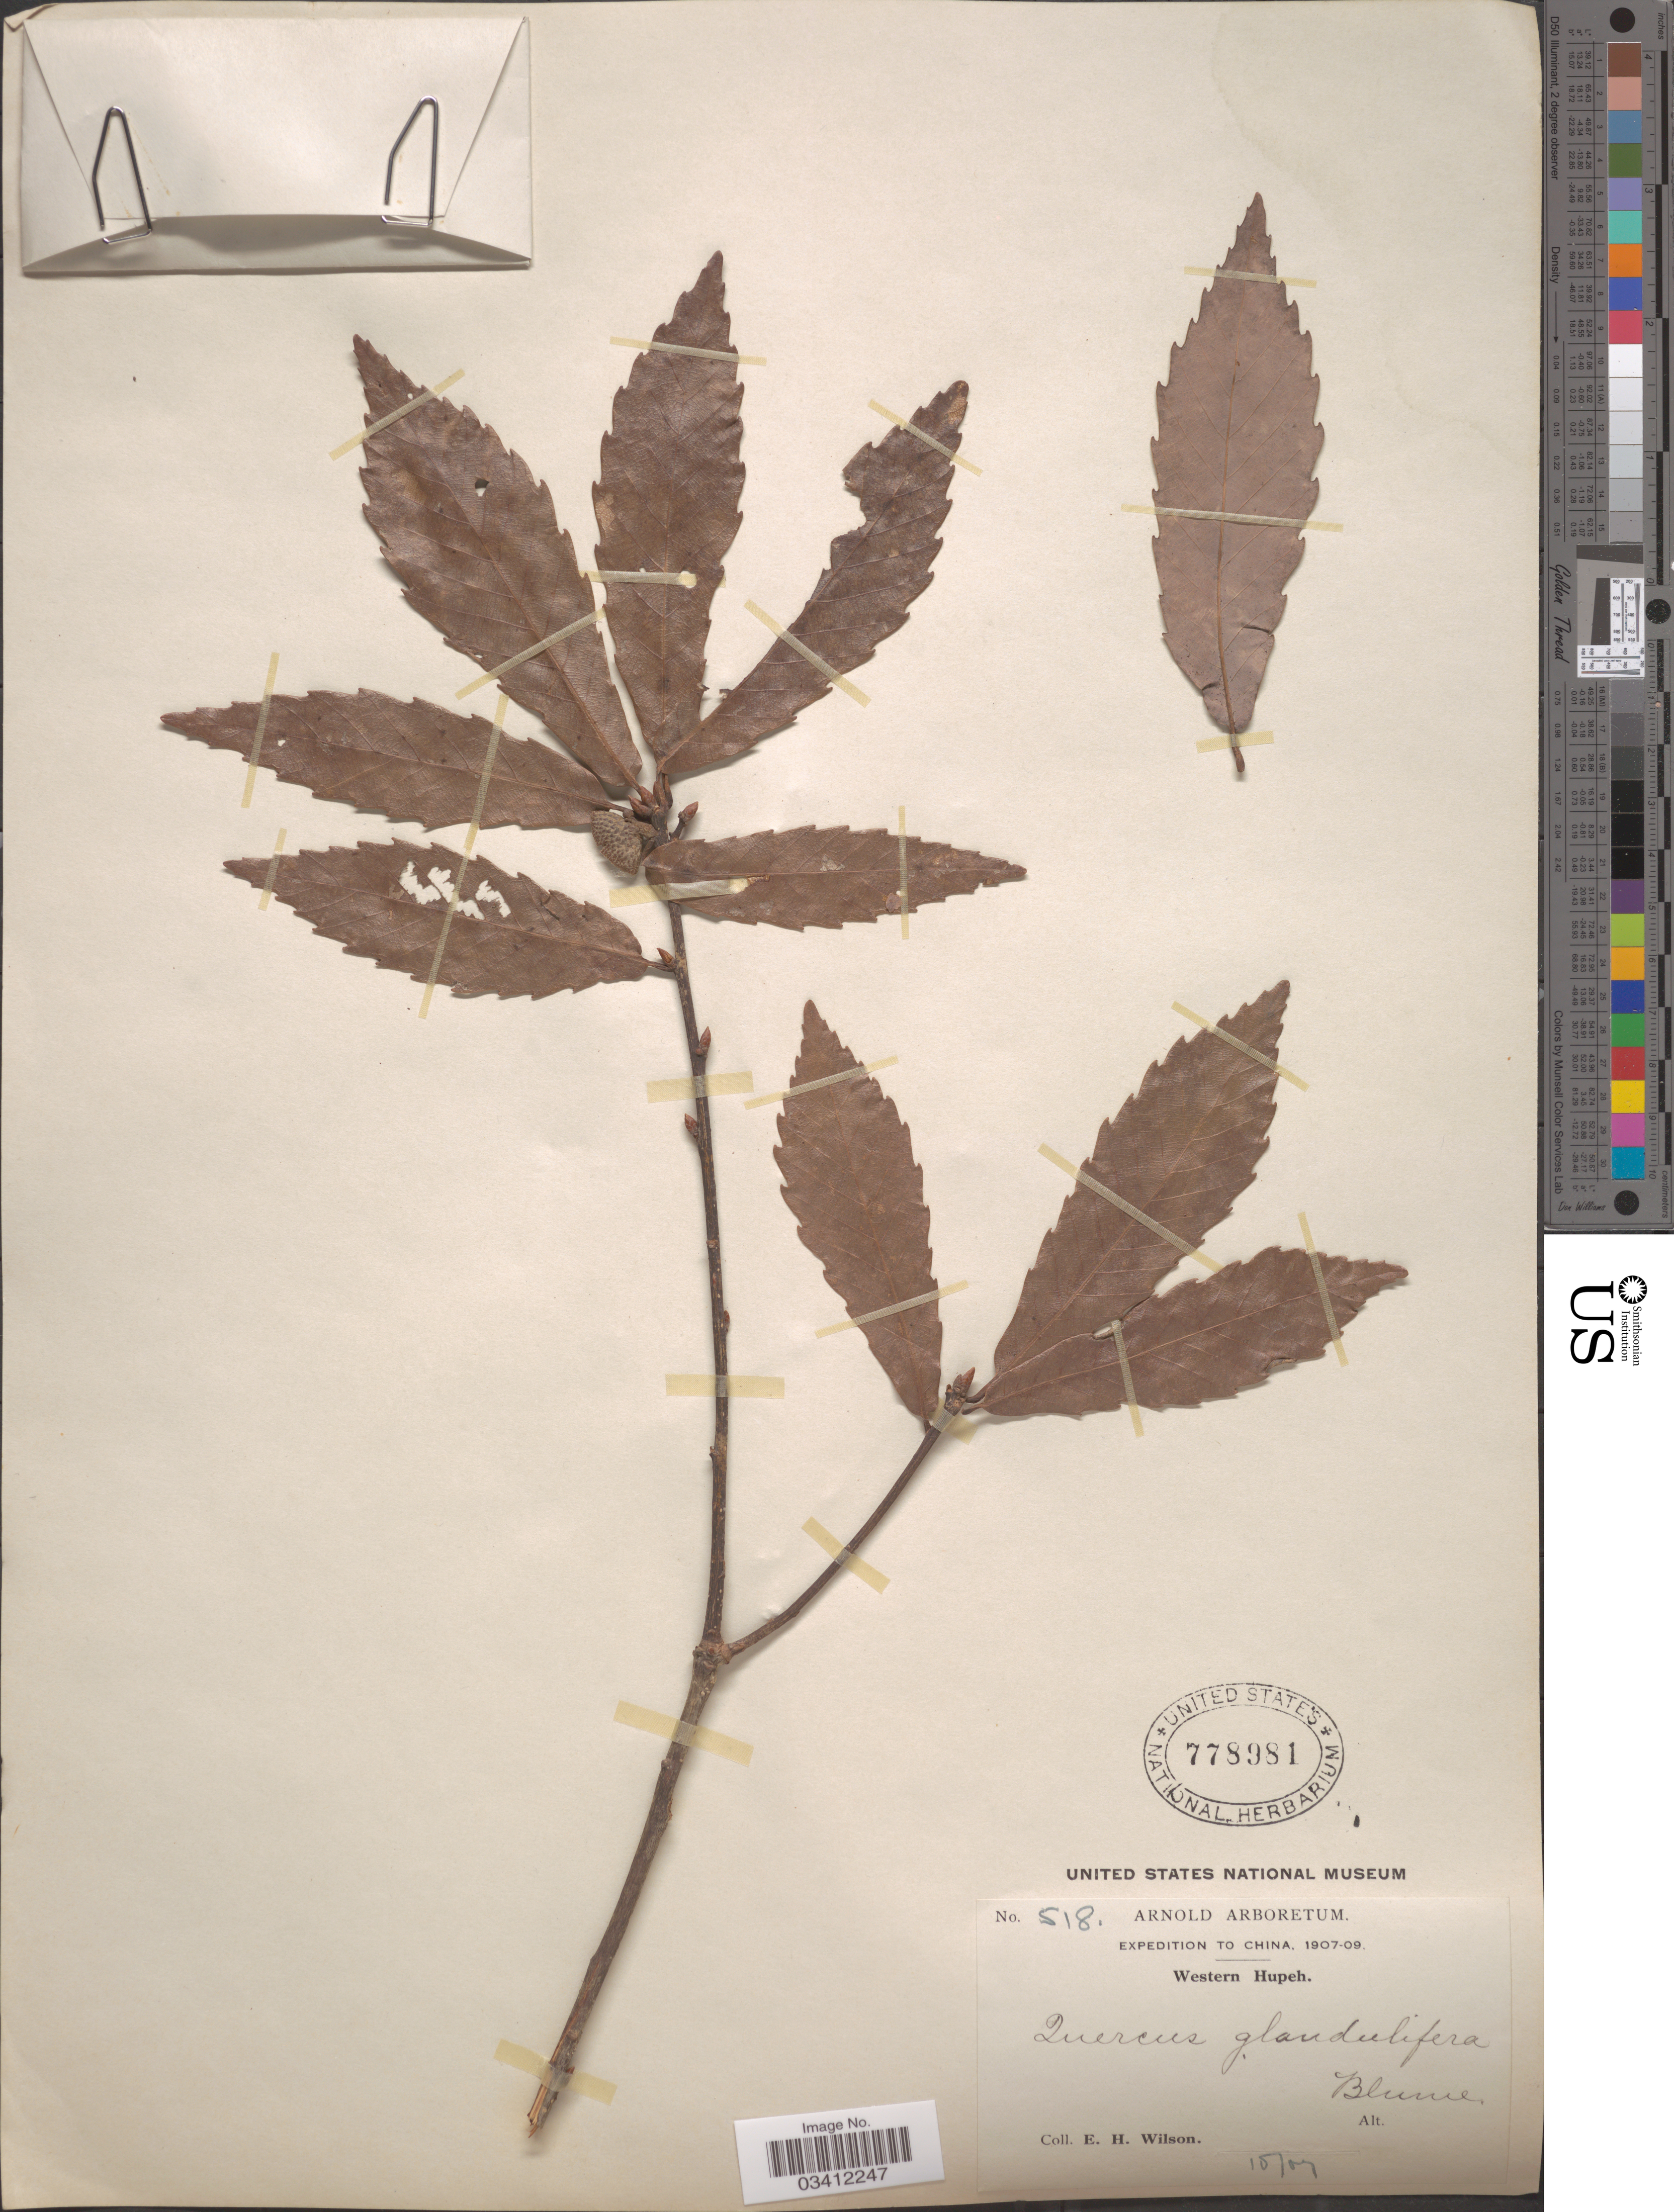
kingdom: Plantae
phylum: Tracheophyta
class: Magnoliopsida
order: Fagales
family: Fagaceae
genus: Quercus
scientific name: Quercus serrata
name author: Thunb.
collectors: E. Wilson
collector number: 518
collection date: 1907-10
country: China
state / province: Hubei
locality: Western Hupeh.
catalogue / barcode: US 778981